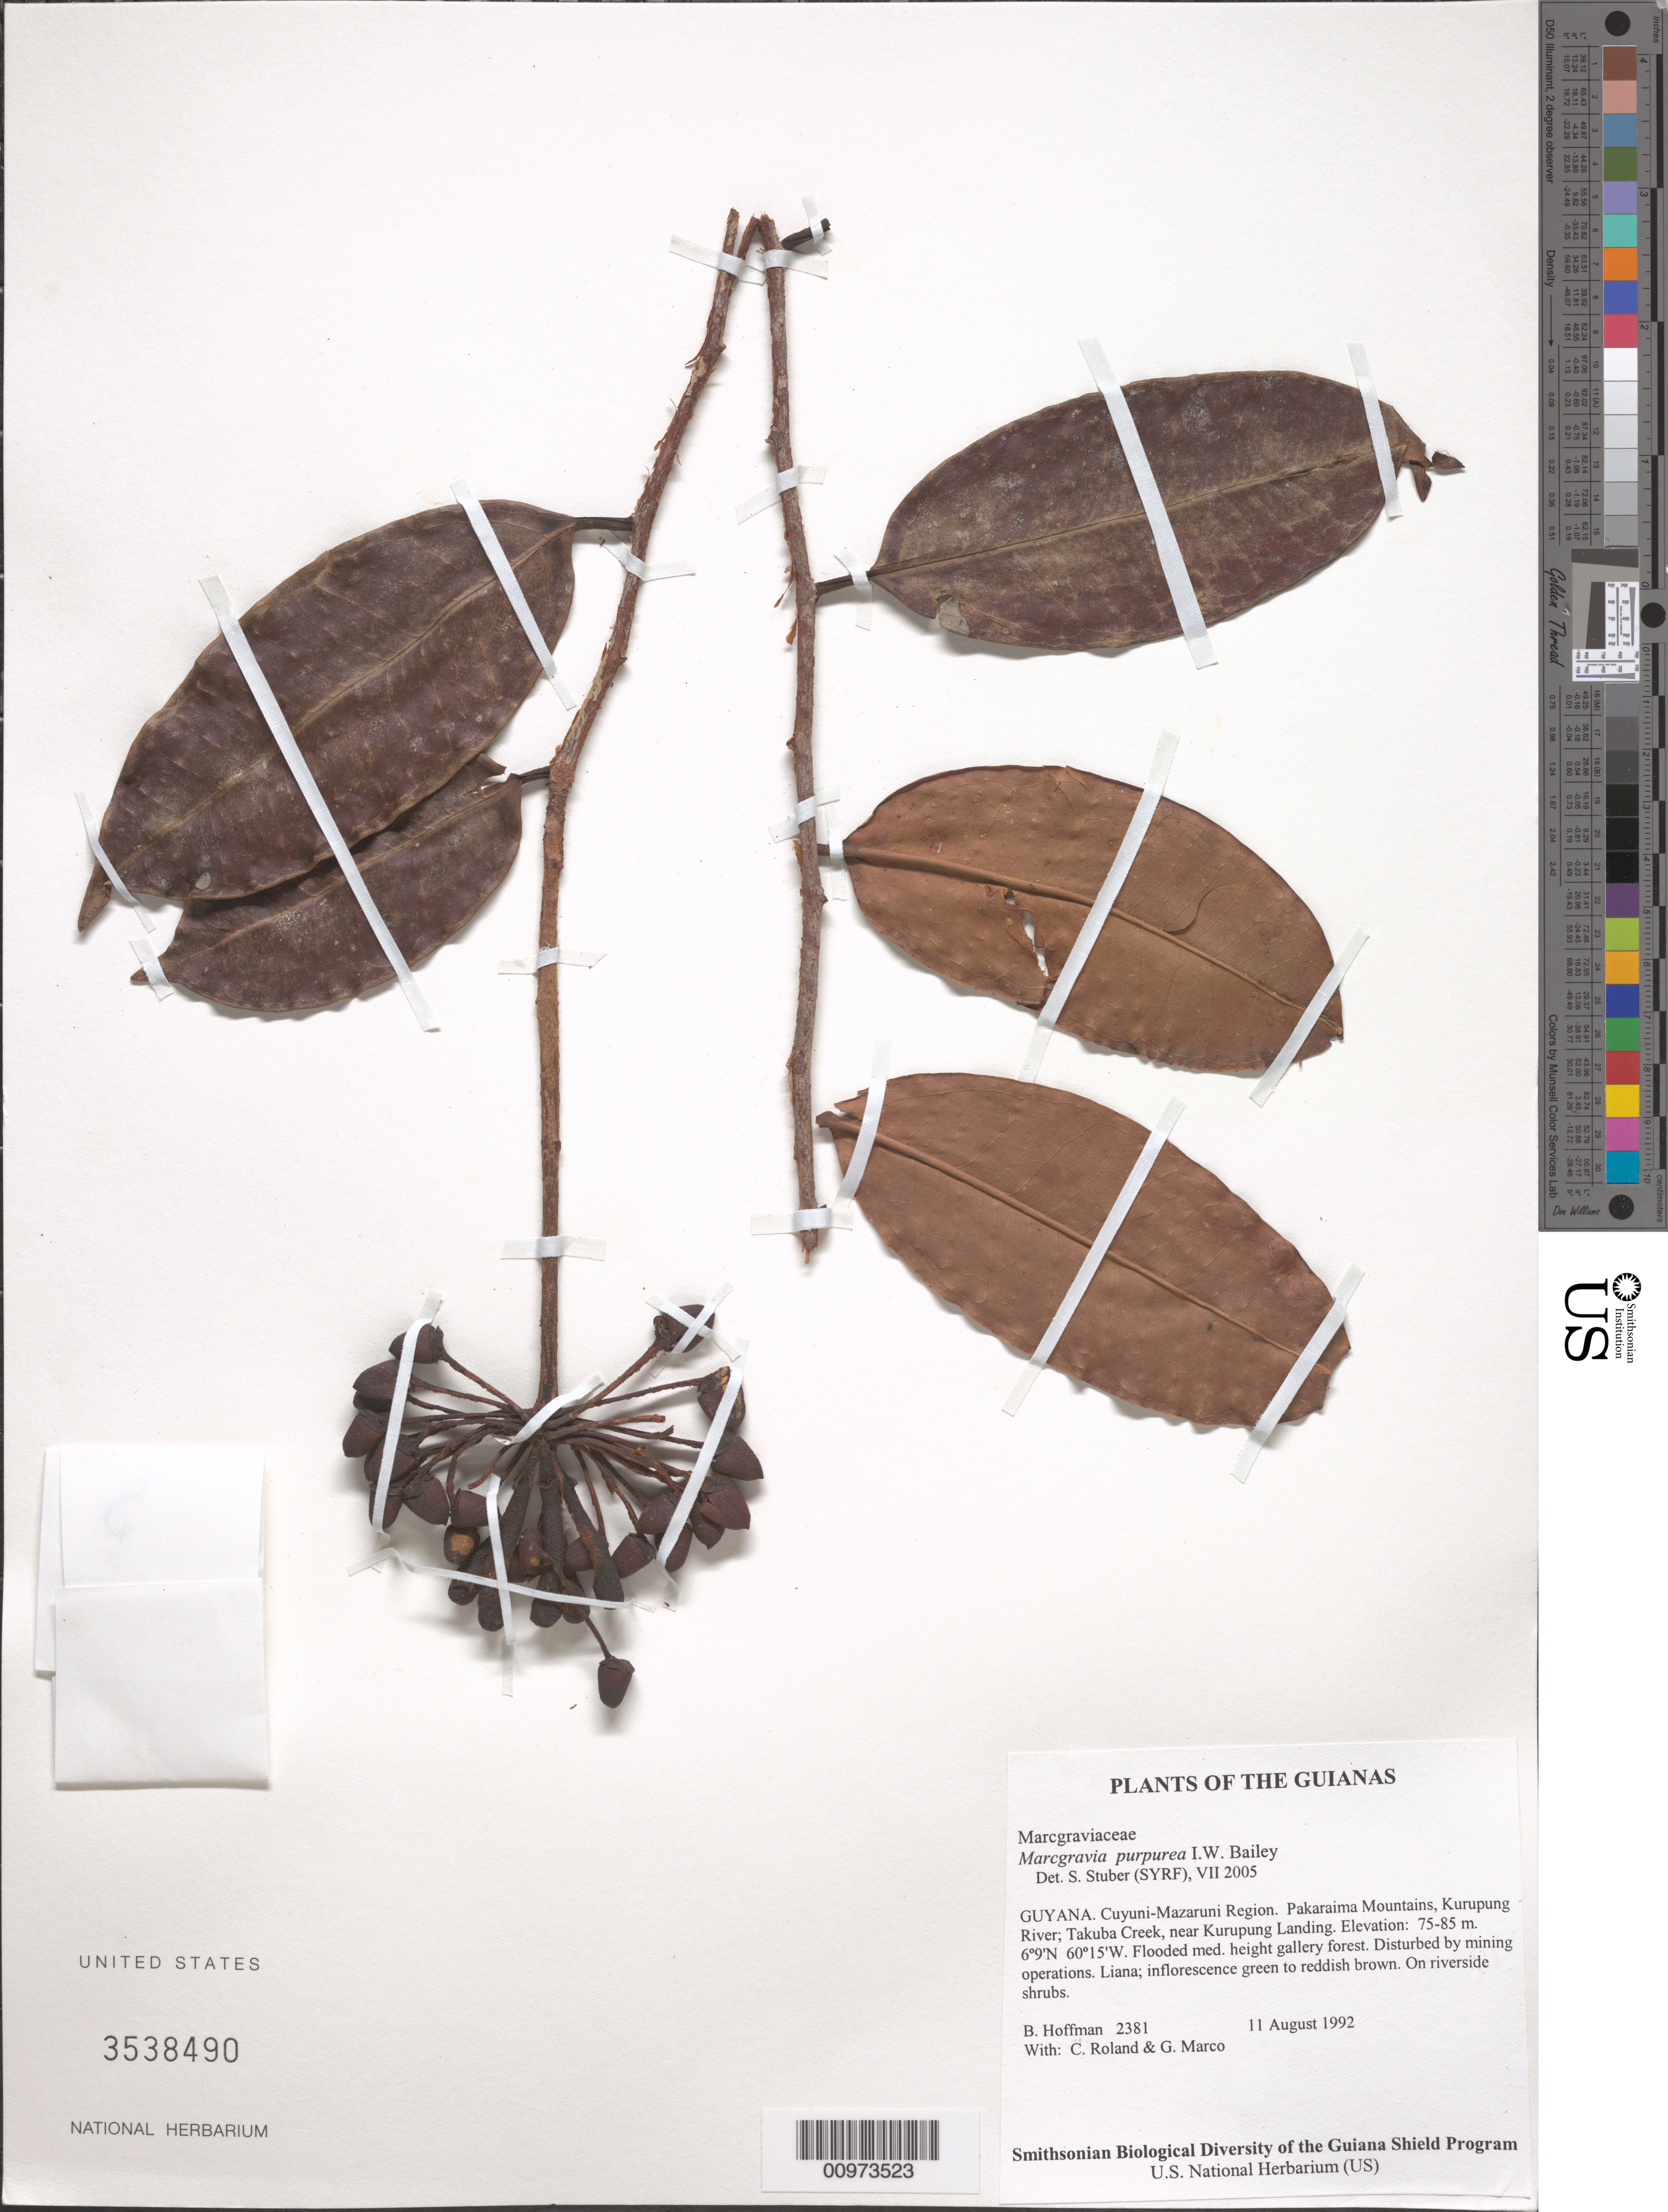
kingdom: Plantae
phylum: Tracheophyta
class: Magnoliopsida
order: Ericales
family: Marcgraviaceae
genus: Marcgravia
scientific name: Marcgravia purpurea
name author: I.W. Bailey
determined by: Stuber, S.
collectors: B. Hoffman, C. Roland & G. Marco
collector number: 2381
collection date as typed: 11 August 1992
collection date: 1992-08-11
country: Guyana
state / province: Cuyuni-Mazaruni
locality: Pakaraima Mountains, Kurupung River; Takuba Creek, near Kurupung Landing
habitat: Flooded med. height gallery forest. Disturbed by mining operations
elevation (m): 75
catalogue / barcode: US 3538490